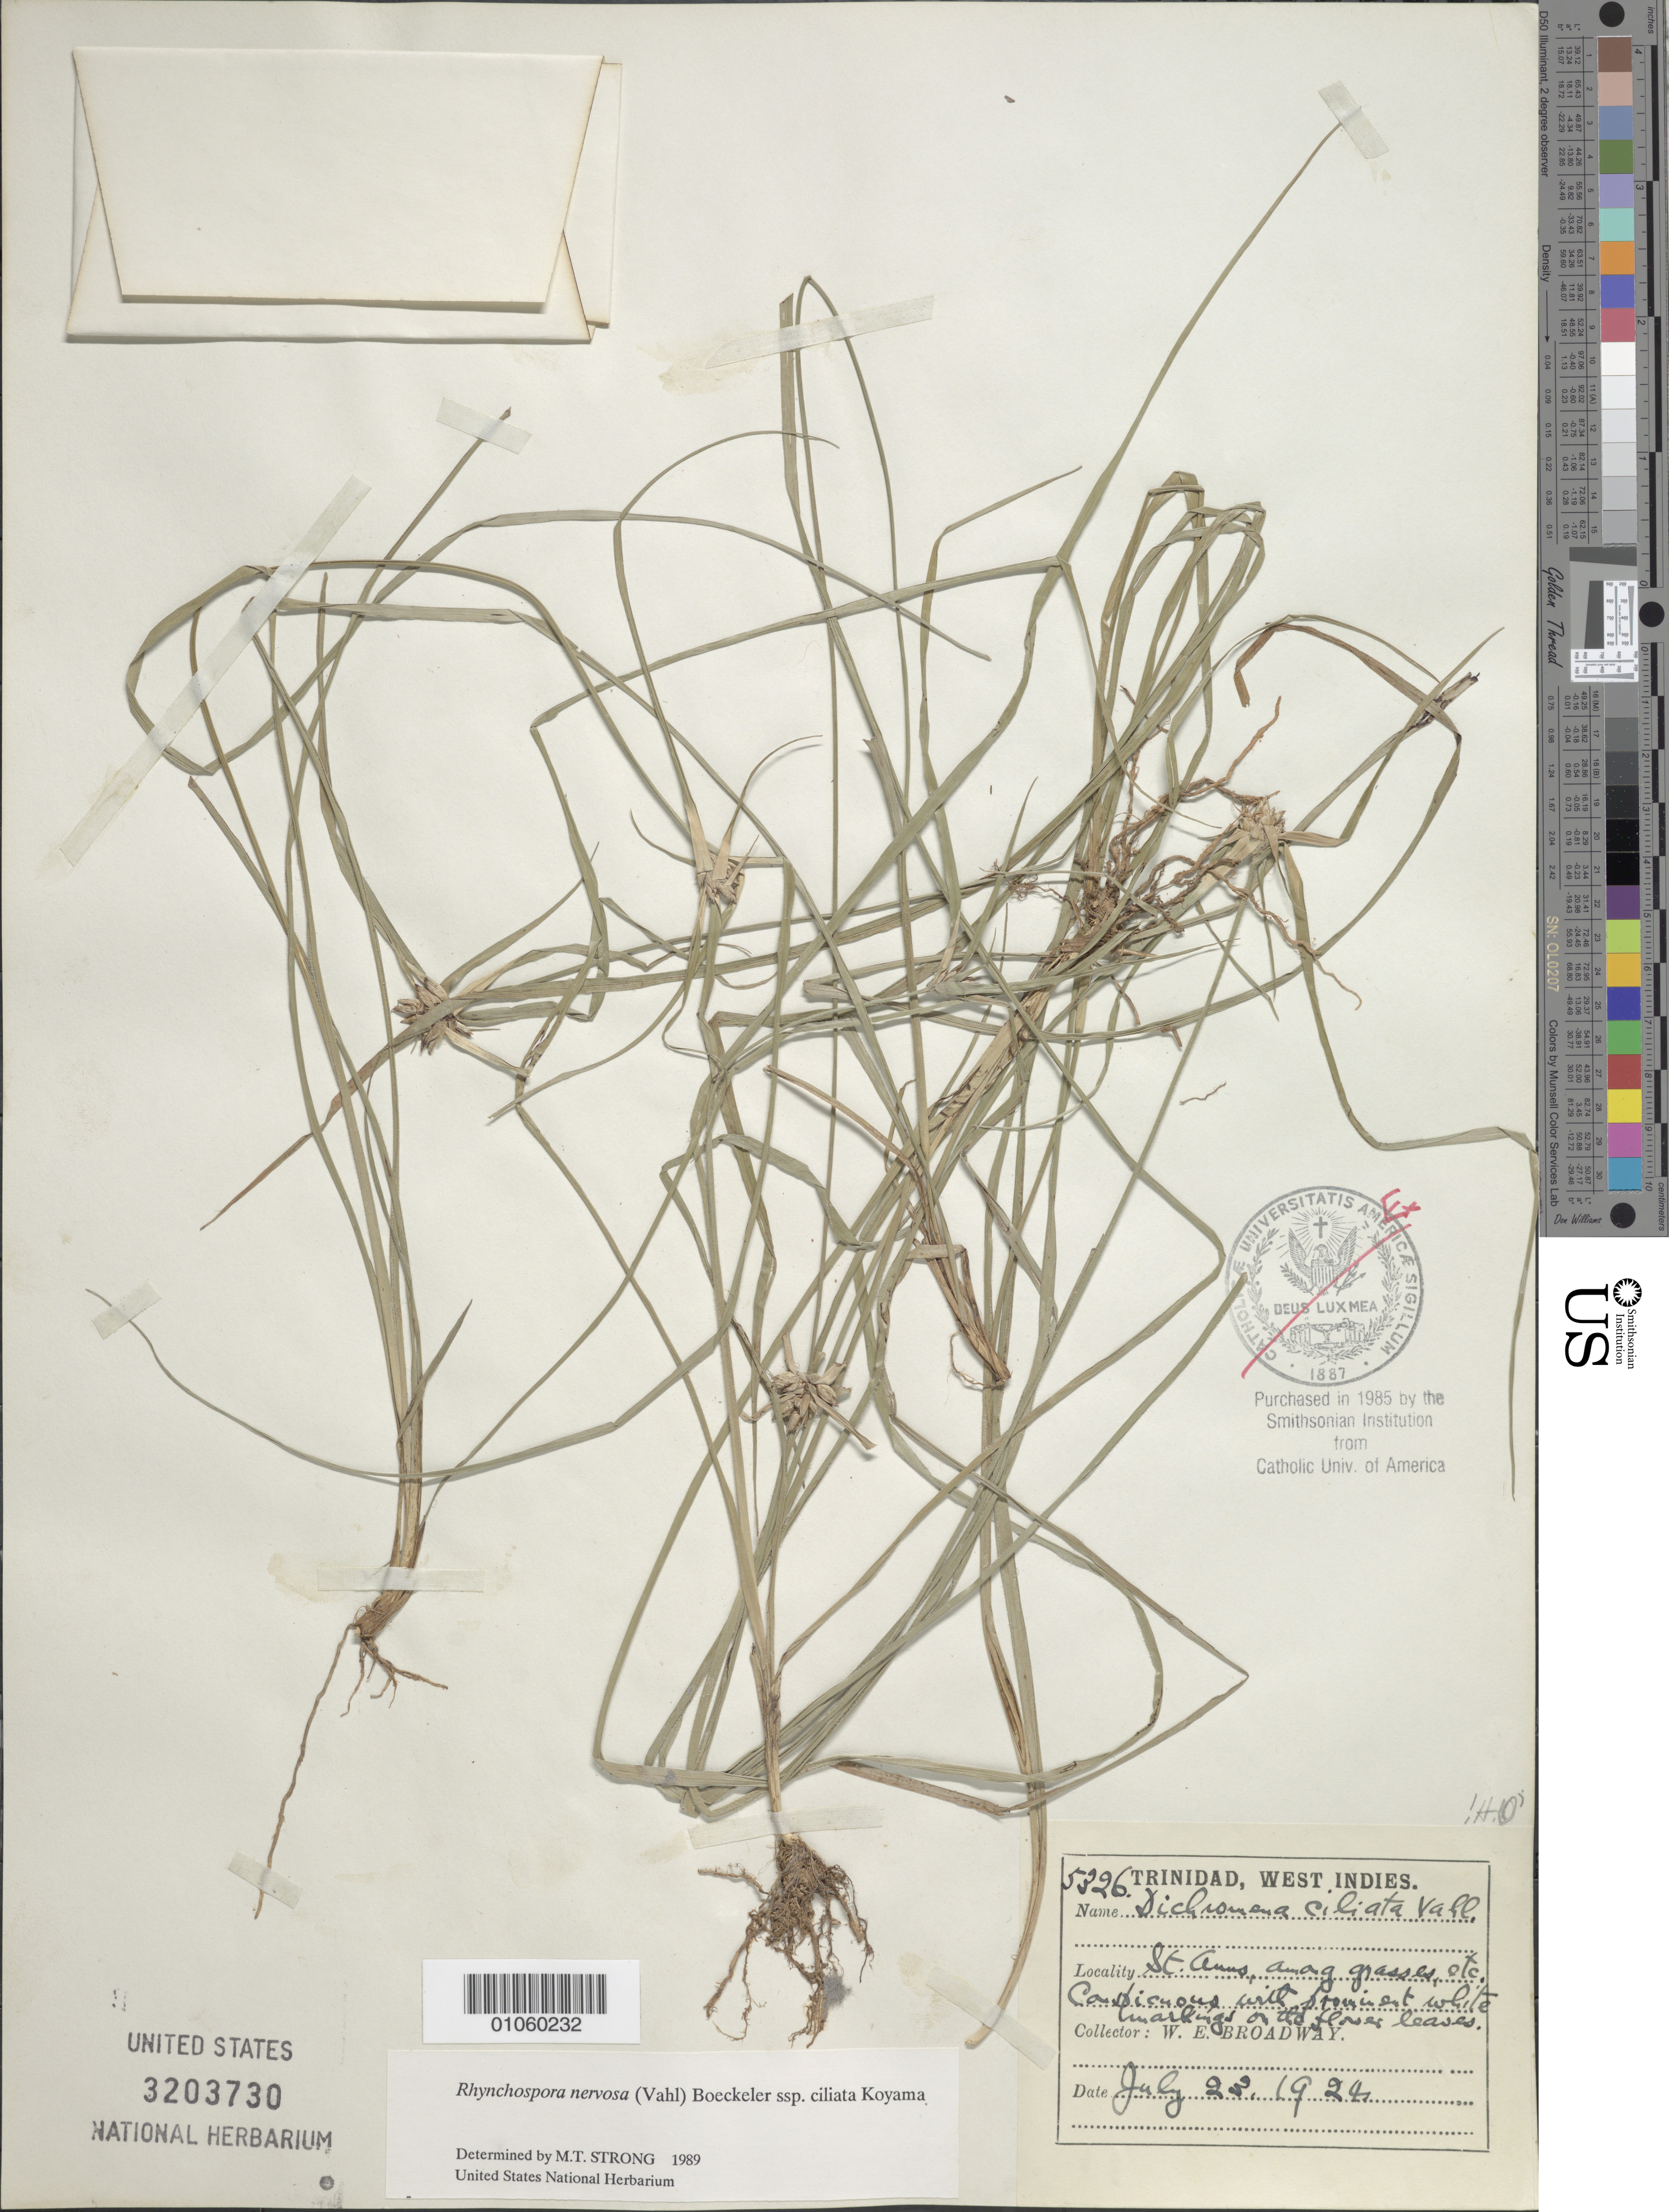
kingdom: Plantae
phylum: Tracheophyta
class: Liliopsida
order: Poales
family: Cyperaceae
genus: Rhynchospora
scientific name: Rhynchospora ciliata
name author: (G. Mey.) Kük.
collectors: W. E. Broadway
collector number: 5326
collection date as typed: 23 Jul 1924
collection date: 1924-07-23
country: Trinidad and Tobago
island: Trinidad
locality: St. Anns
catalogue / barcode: US 3203730